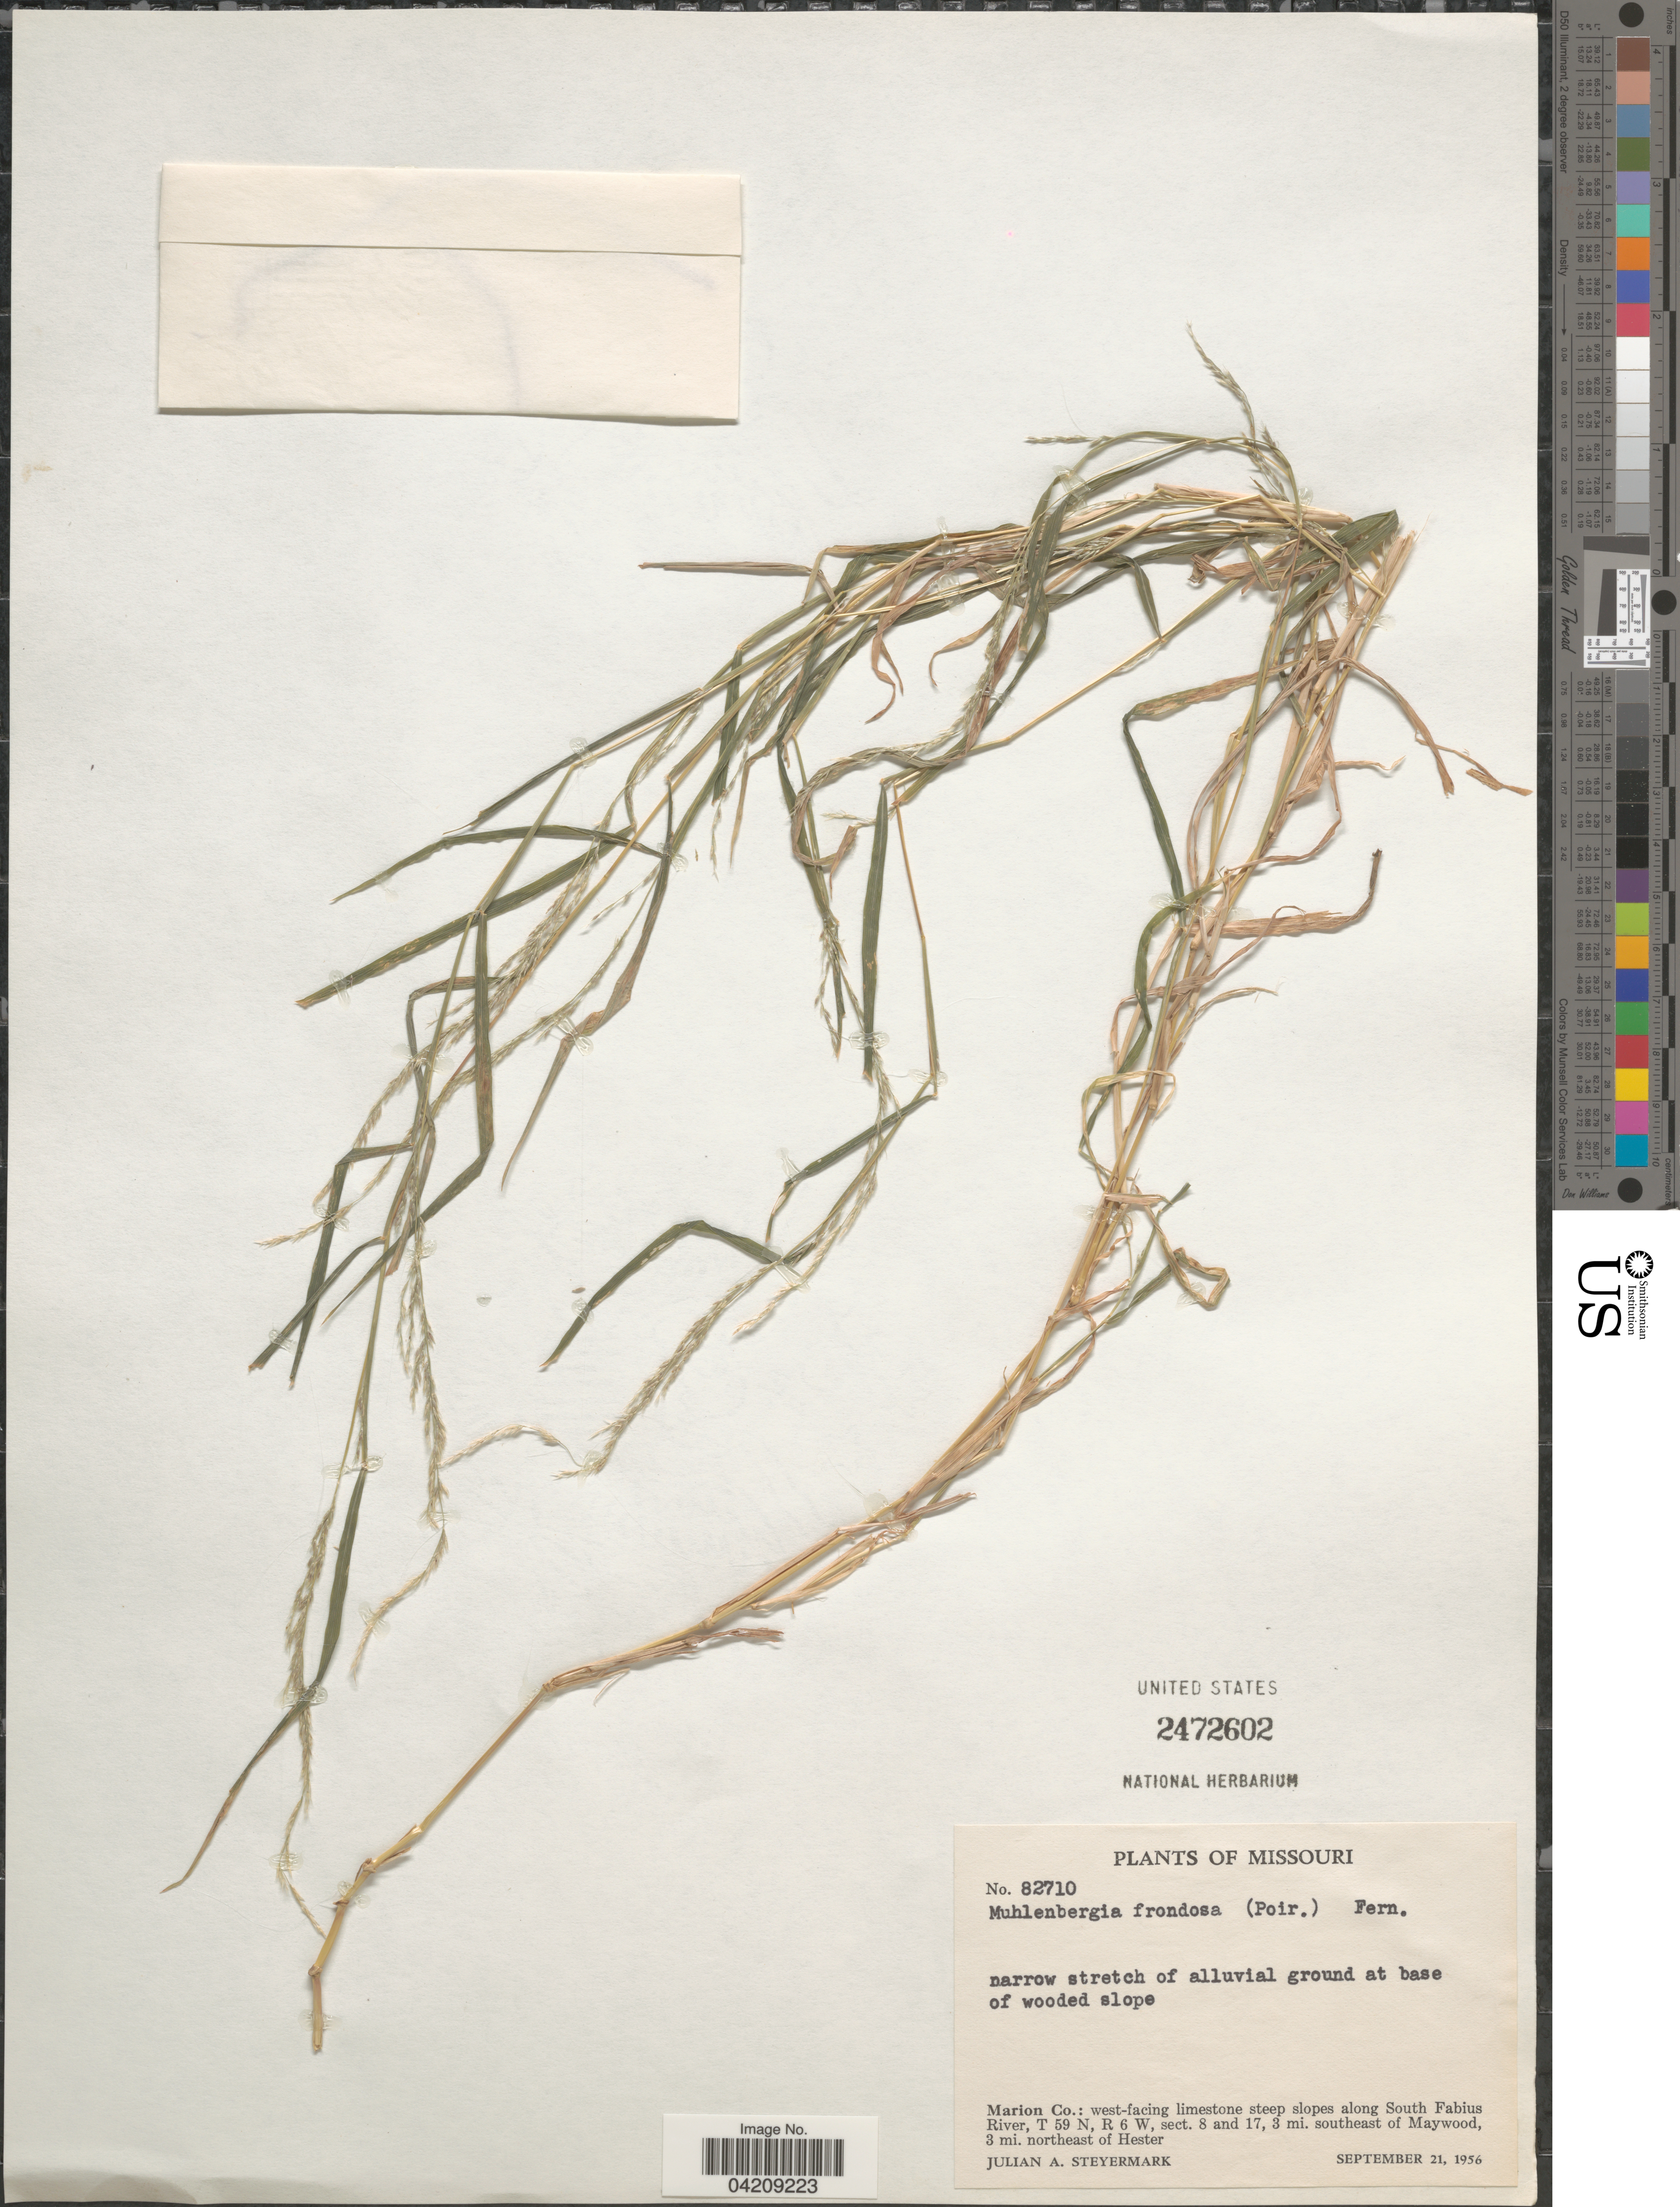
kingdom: Plantae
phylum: Tracheophyta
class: Liliopsida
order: Poales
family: Poaceae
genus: Muhlenbergia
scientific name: Muhlenbergia frondosa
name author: (Poir.) Fernald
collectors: J. Steyermark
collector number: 82710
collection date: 1956-09-21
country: United States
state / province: Missouri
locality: Marion Co.: west-facing limestone steep slopes along South Fabius River, T 59 N, R 6 W, sect. 8 and 17, 3 mi. southeast of Maywood, 3 mi. northeast of Hester.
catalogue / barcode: US 2472602